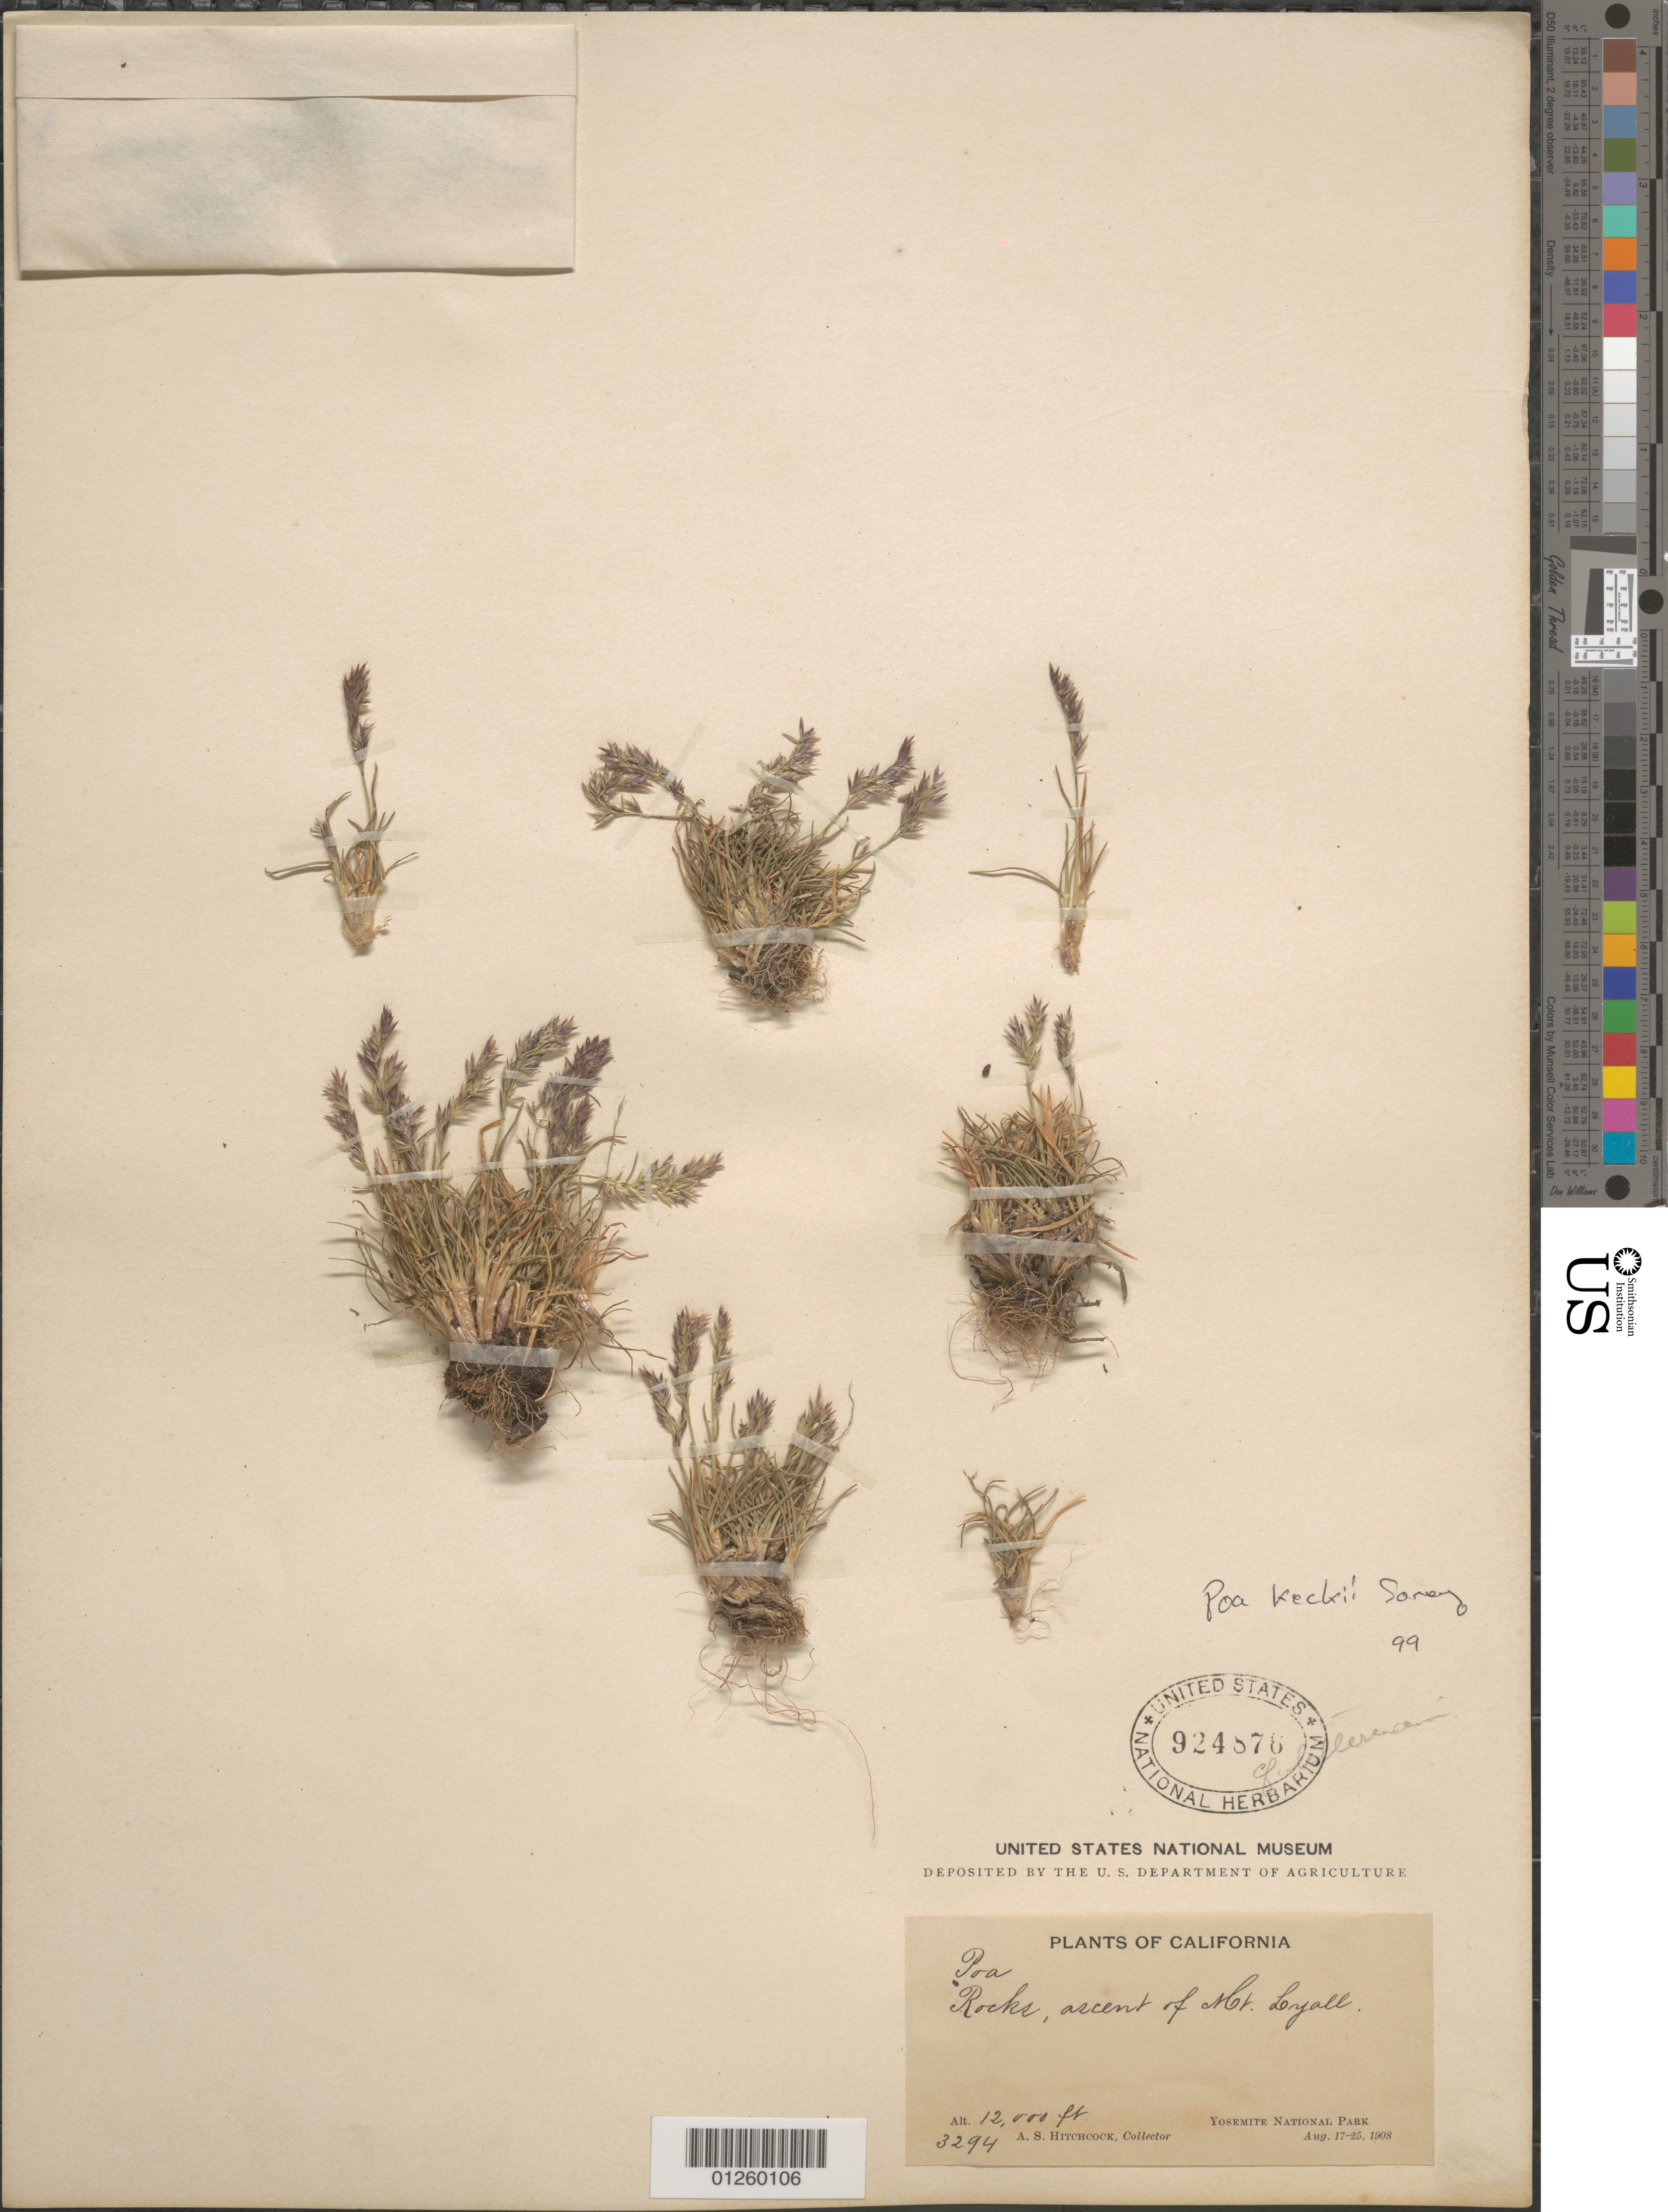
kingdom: Plantae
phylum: Tracheophyta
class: Liliopsida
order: Poales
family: Poaceae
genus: Poa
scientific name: Poa keckii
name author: Soreng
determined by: Soreng, Robert J., Research Associate (BOT), Smithsonian Institution - National Museum of Natural History (UNITED STATES)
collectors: A. S. Hitchcock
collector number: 3294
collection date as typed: Aug. 17-25, 1908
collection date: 1908-08-17/1908-08-25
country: United States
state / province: California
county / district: Mariposa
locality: Rocks, ascent of Mt Lyell, Yosemite National Park.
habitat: Rocks.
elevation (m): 3658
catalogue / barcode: US 924876